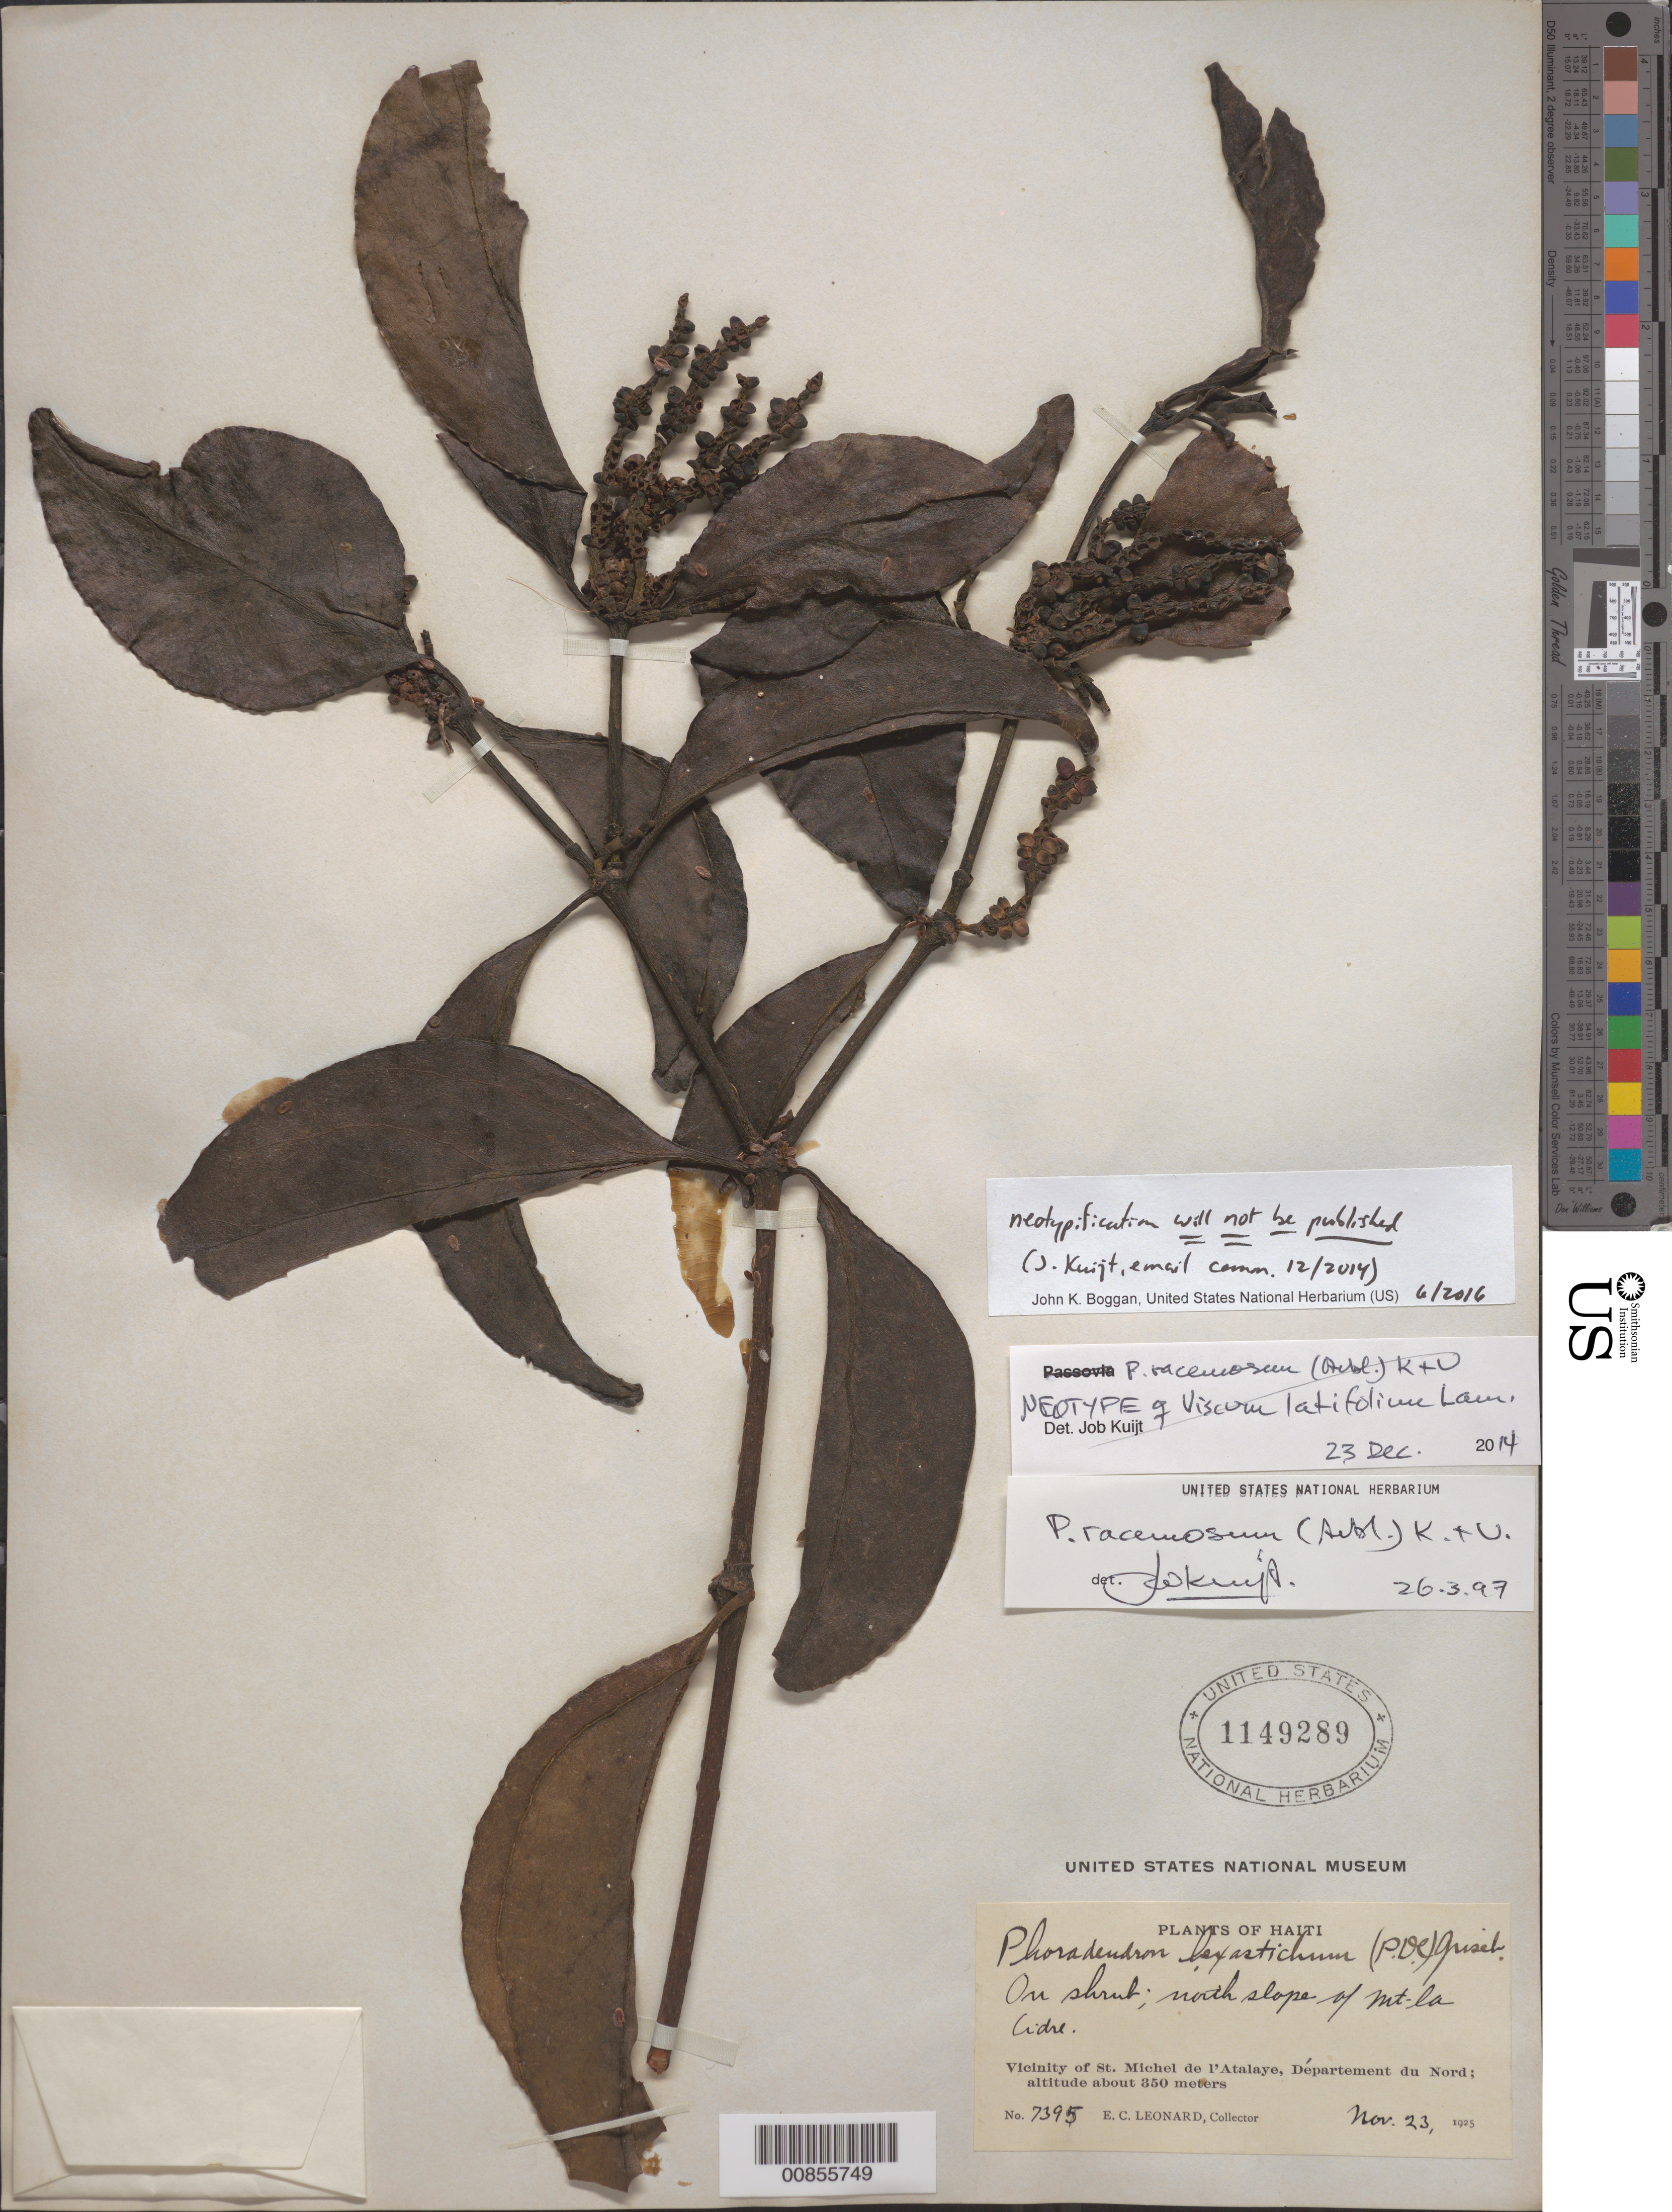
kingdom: Plantae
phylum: Tracheophyta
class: Magnoliopsida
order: Santalales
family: Viscaceae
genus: Phoradendron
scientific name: Phoradendron racemosum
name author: (Aubl.) Krug & Urb.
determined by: Kuijt, Job, (CANADA)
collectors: E. C. Leonard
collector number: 7395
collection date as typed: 23 Nov 1925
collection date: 1925-11-23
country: Haiti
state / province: Nord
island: Hispaniola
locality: Vicinity of St. Michel de l'Atalaye. Département du Nord; north slope of Mt. la Cidre.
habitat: On shrub.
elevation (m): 350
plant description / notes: Specimen annotated by J. Kuijt (2014) as neotype of Viscum latifolium Lam. without publication citation. Error for epitype? In Monogr. Phoradendron (2003, Syst. Bot. Monogr. 66: 376), Kuijt cites holotype of this name as Stoupy s.n., P-LAM. Protologue cites figures ("Plum. Mss. 5, t. 82; Burm. Amer. t. 258, f. 4") that are original material available for lectotypification. Update (June 2016): Kuijt indicates (email comm. Dec. 2014) that neotypification will not be published; specimen returned to main herbarium.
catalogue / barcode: US 1149289